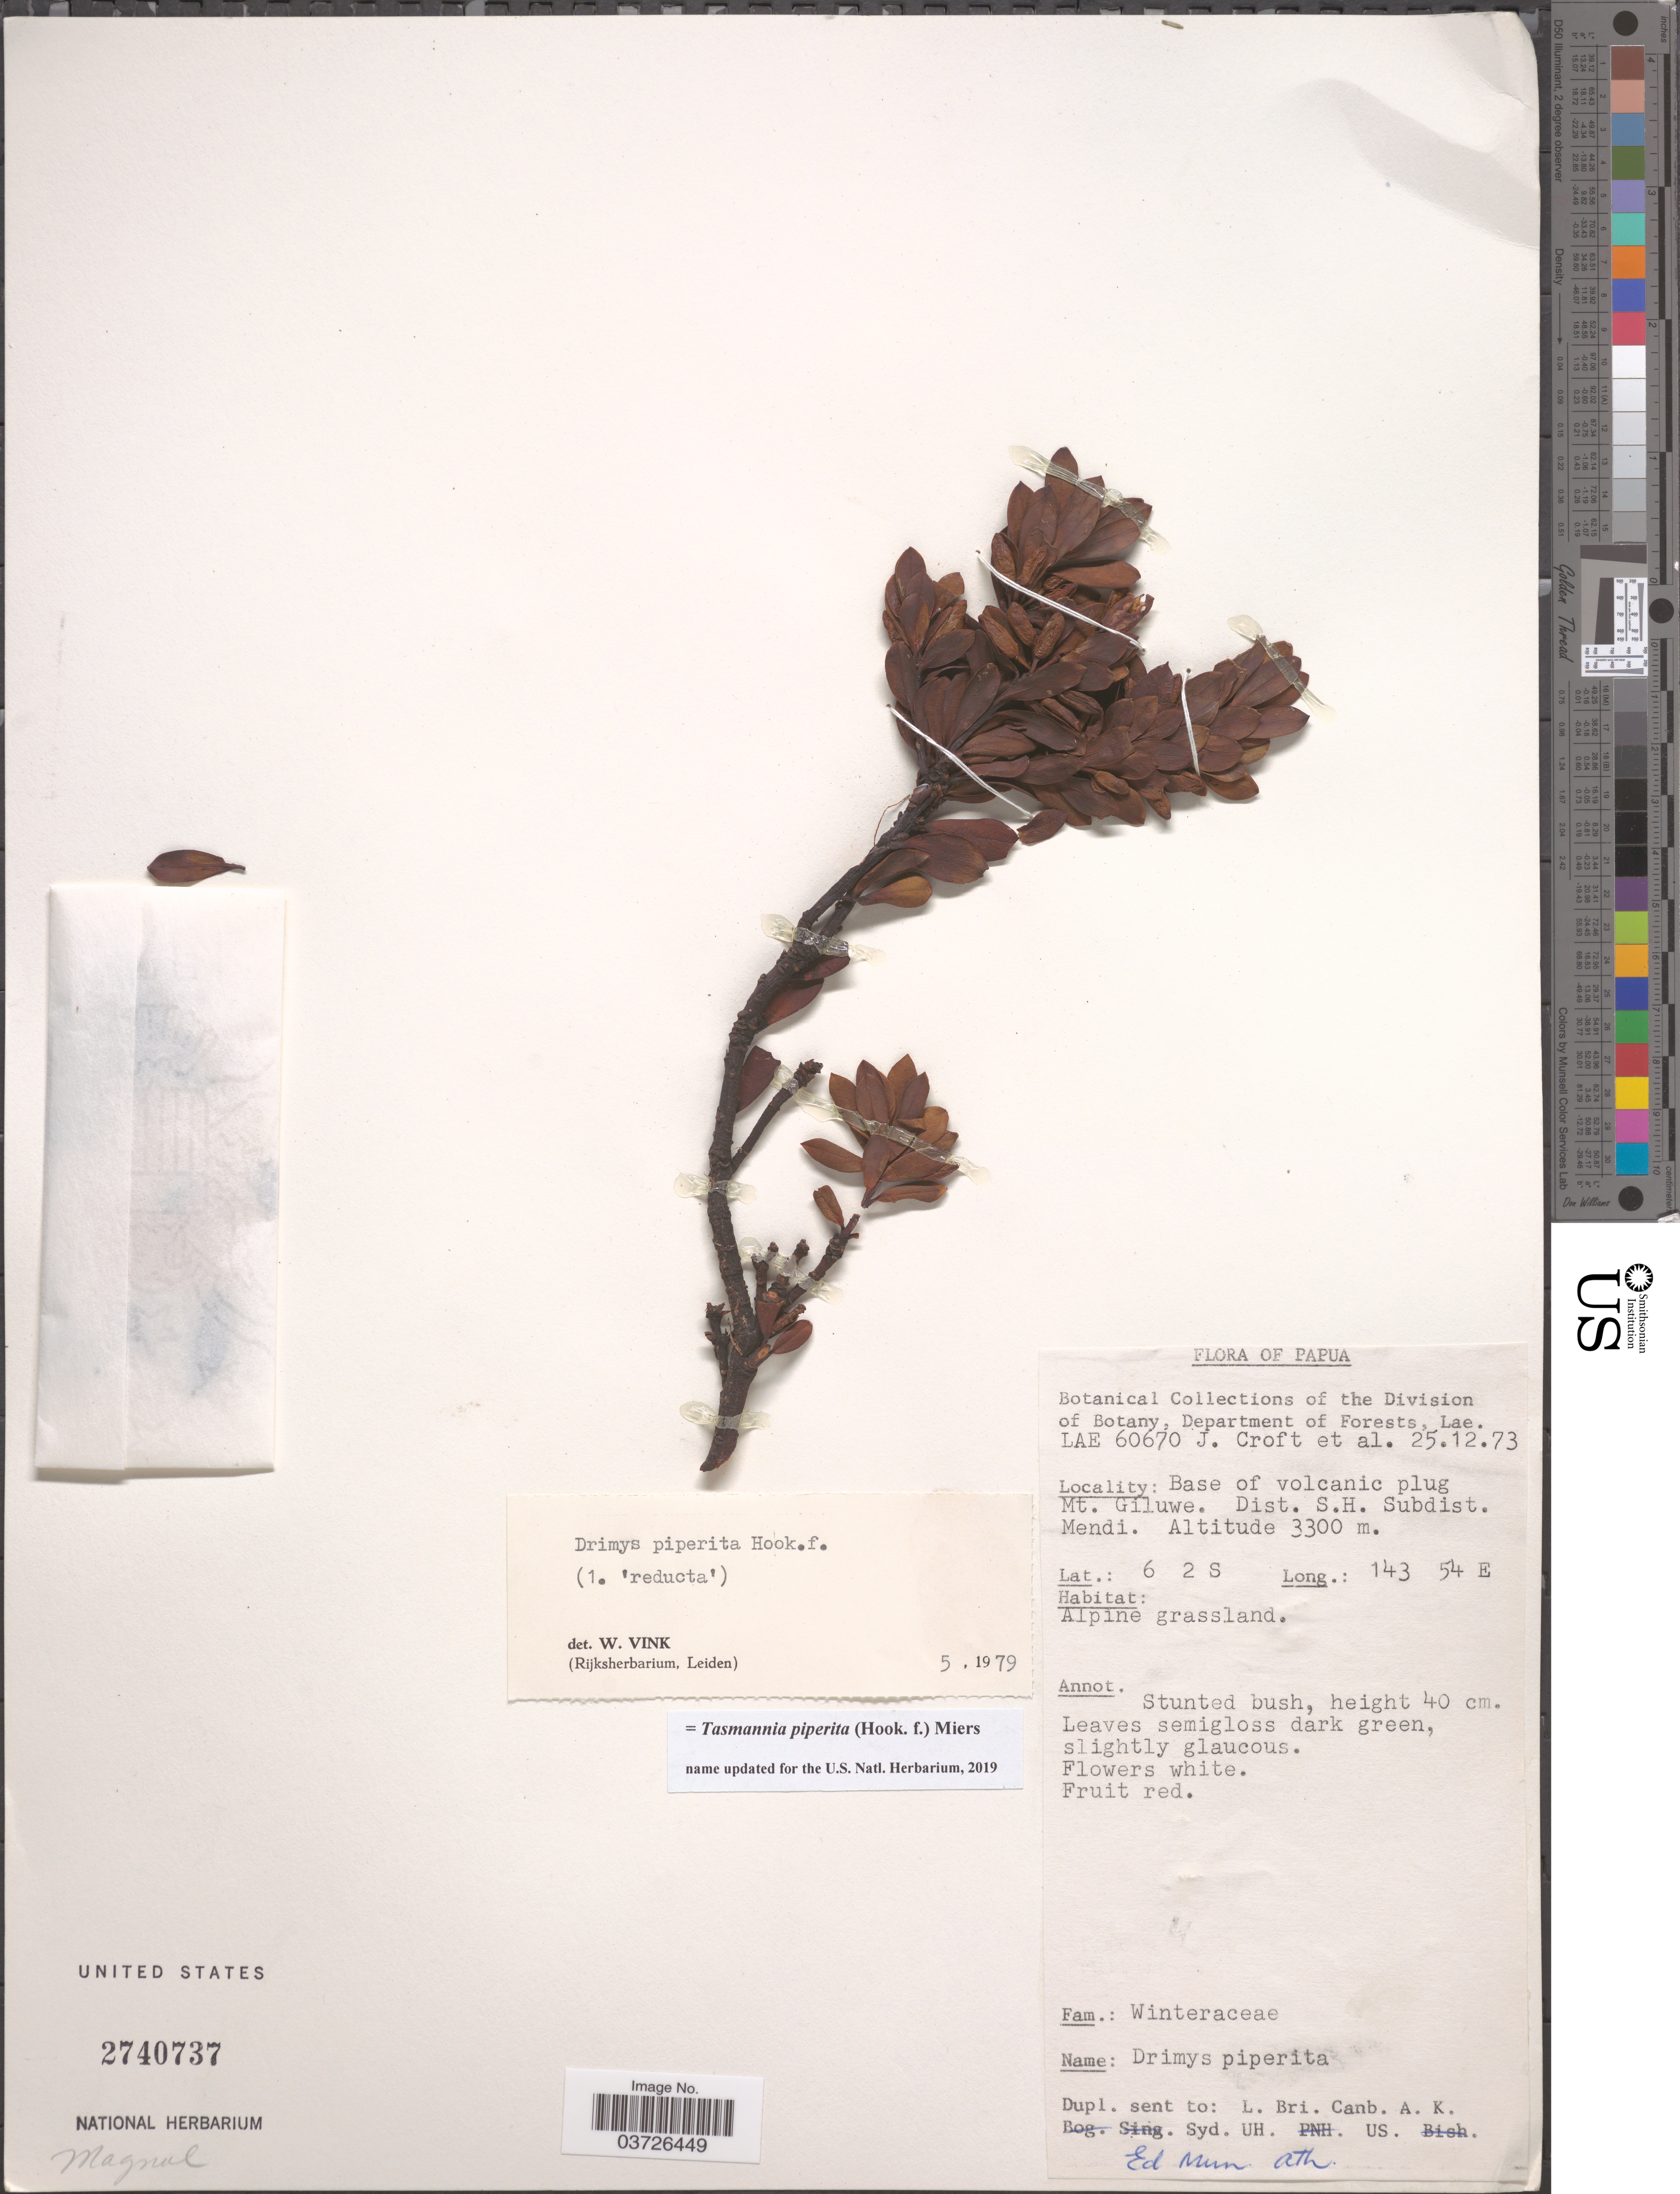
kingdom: Plantae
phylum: Tracheophyta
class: Magnoliopsida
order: Canellales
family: Winteraceae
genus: Tasmannia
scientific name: Tasmannia piperita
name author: (Hook. f.) Miers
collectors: J. Croft & et al.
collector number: LAE 60670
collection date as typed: Transcribed d/m/y: 25/12/73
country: Papua New Guinea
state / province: Southern Highlands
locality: Papua. Base of volcanic plug Mt. Giluwe. Dist. S. H. Subdist. Mendi.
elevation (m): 3300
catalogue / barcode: US 2740737